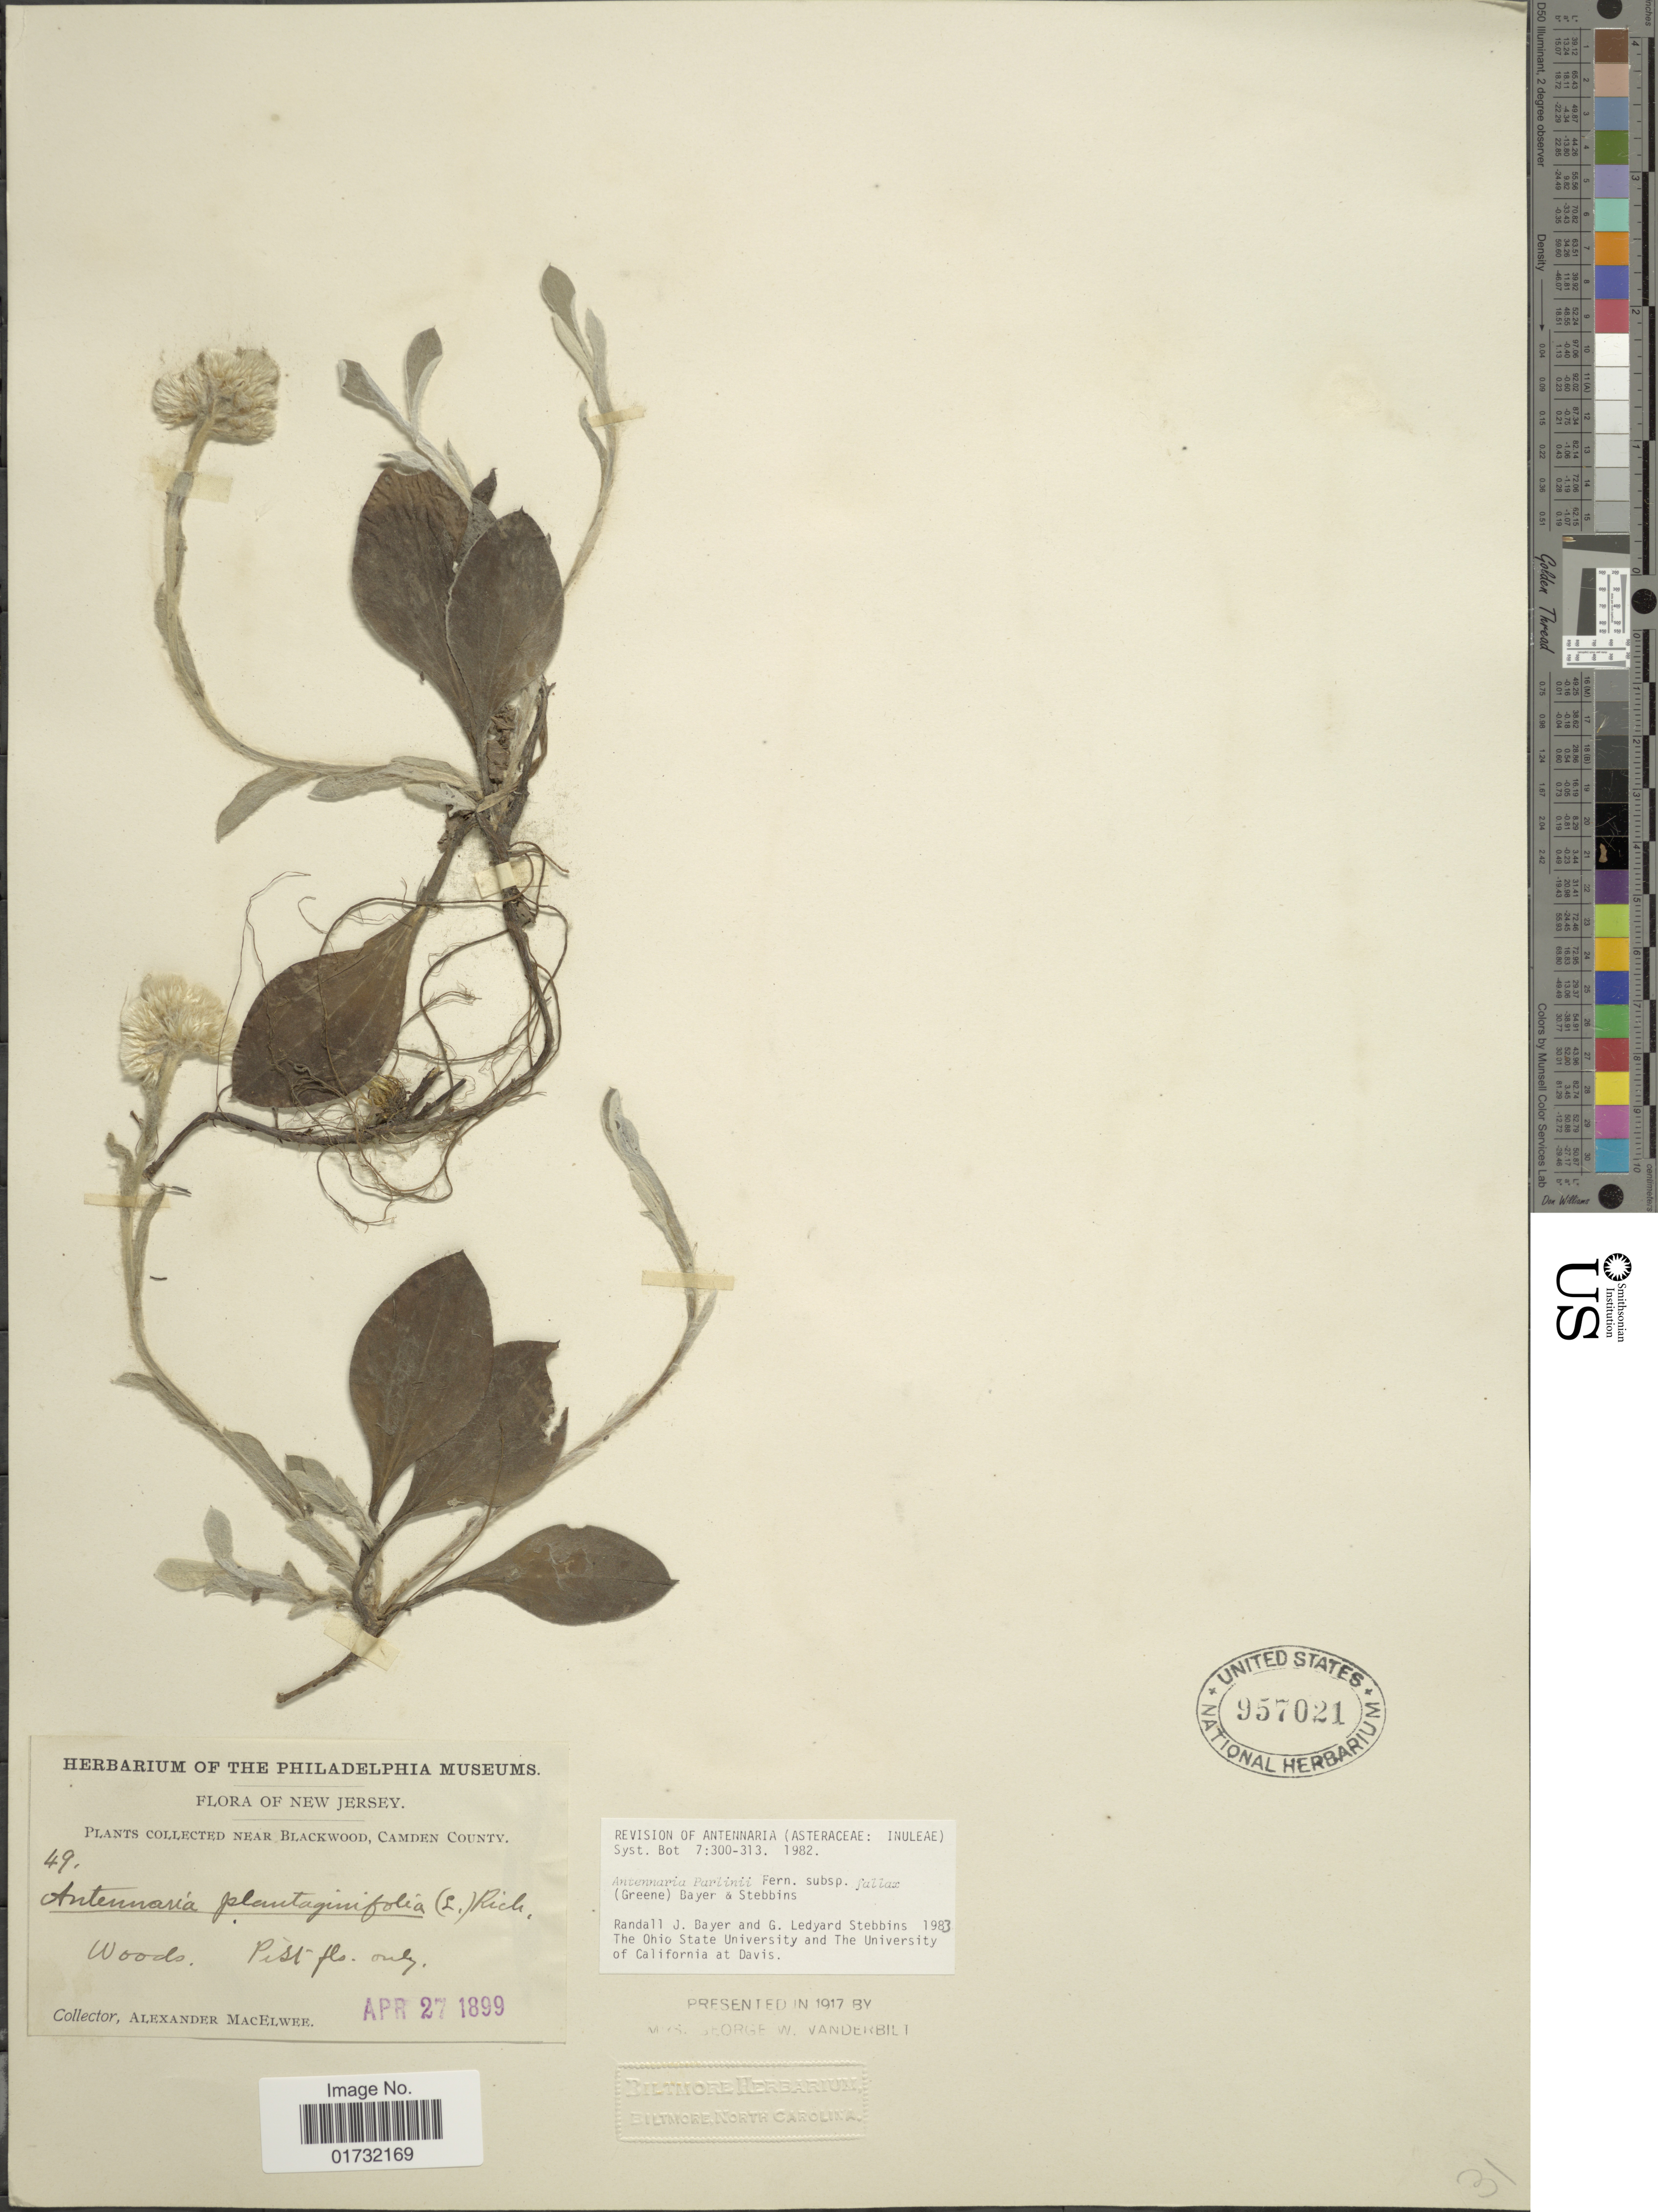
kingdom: Plantae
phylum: Tracheophyta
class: Magnoliopsida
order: Asterales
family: Asteraceae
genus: Antennaria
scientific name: Antennaria parlinii subsp. fallax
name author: (Greene) R.J. Bayer & Stebbins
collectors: A. MacElwee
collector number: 49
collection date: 1899-04-27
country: United States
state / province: New Jersey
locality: Near Blackwood, Camden County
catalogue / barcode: US 957021